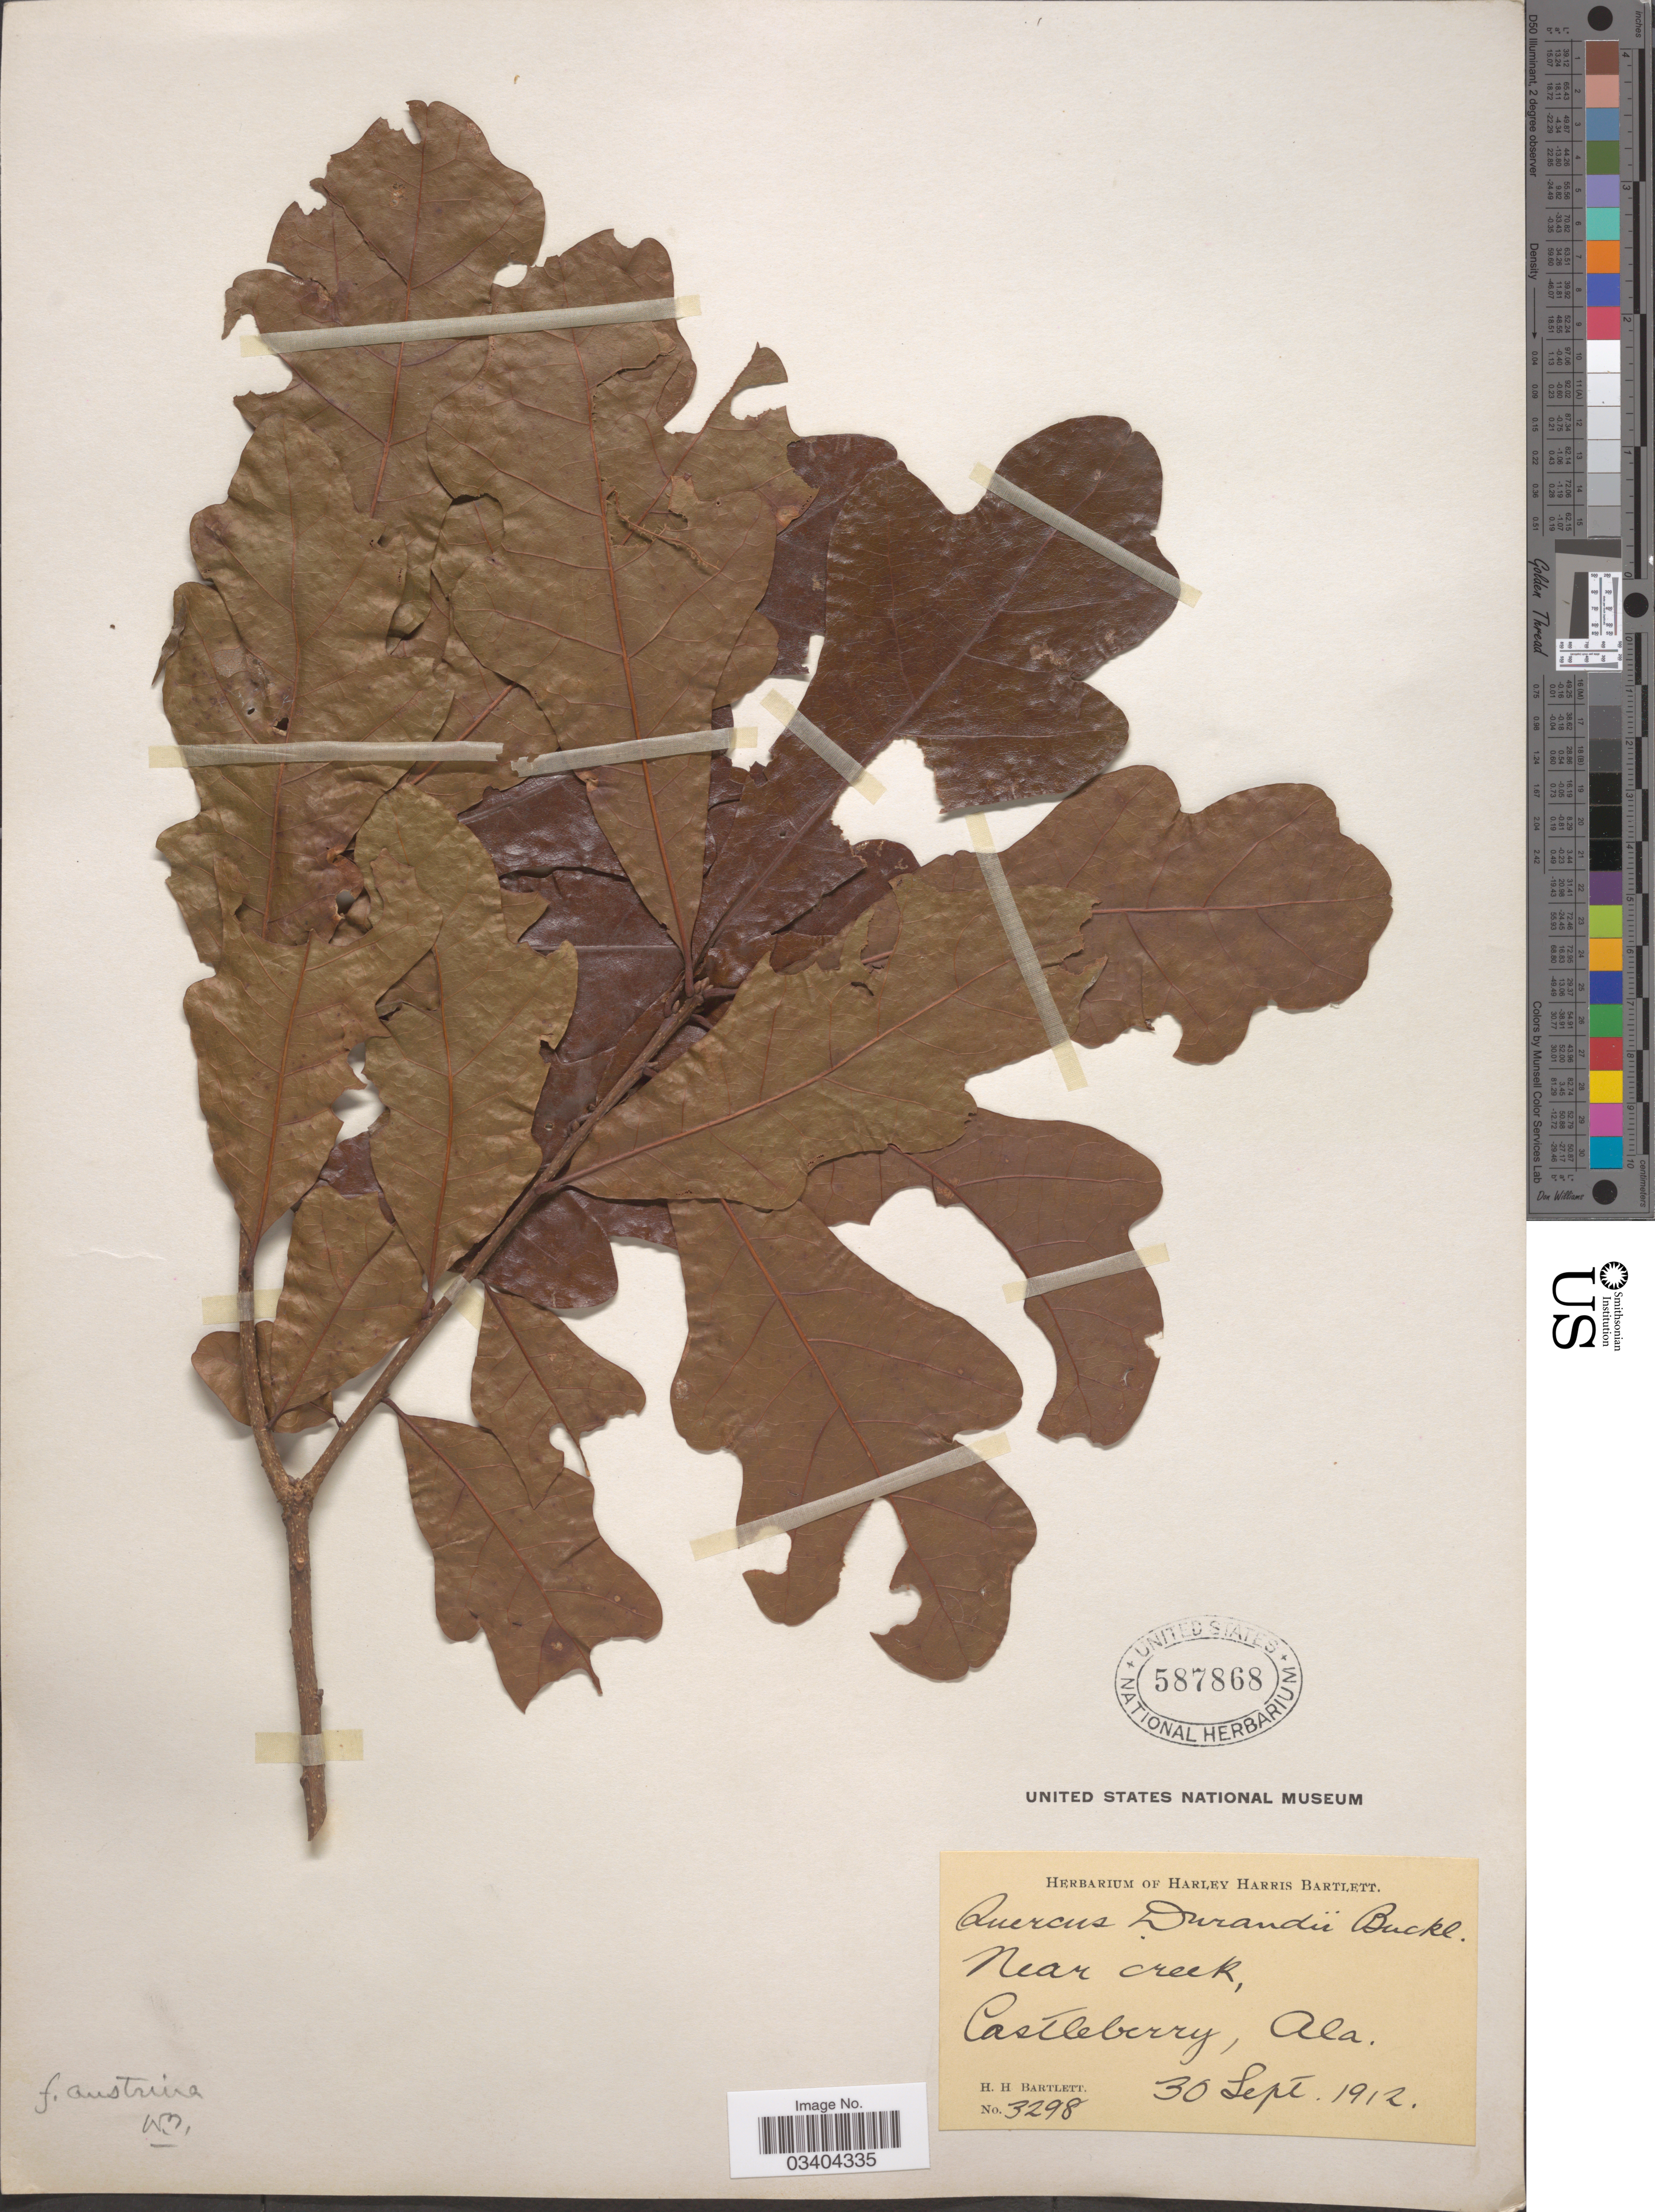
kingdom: Plantae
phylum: Tracheophyta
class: Magnoliopsida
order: Fagales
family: Fagaceae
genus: Quercus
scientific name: Quercus durandii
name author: Buckley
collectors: H. H. Bartlett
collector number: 3298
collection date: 1912-09-30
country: United States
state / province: Alabama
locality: Near creek, Castleberry.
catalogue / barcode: US 587868